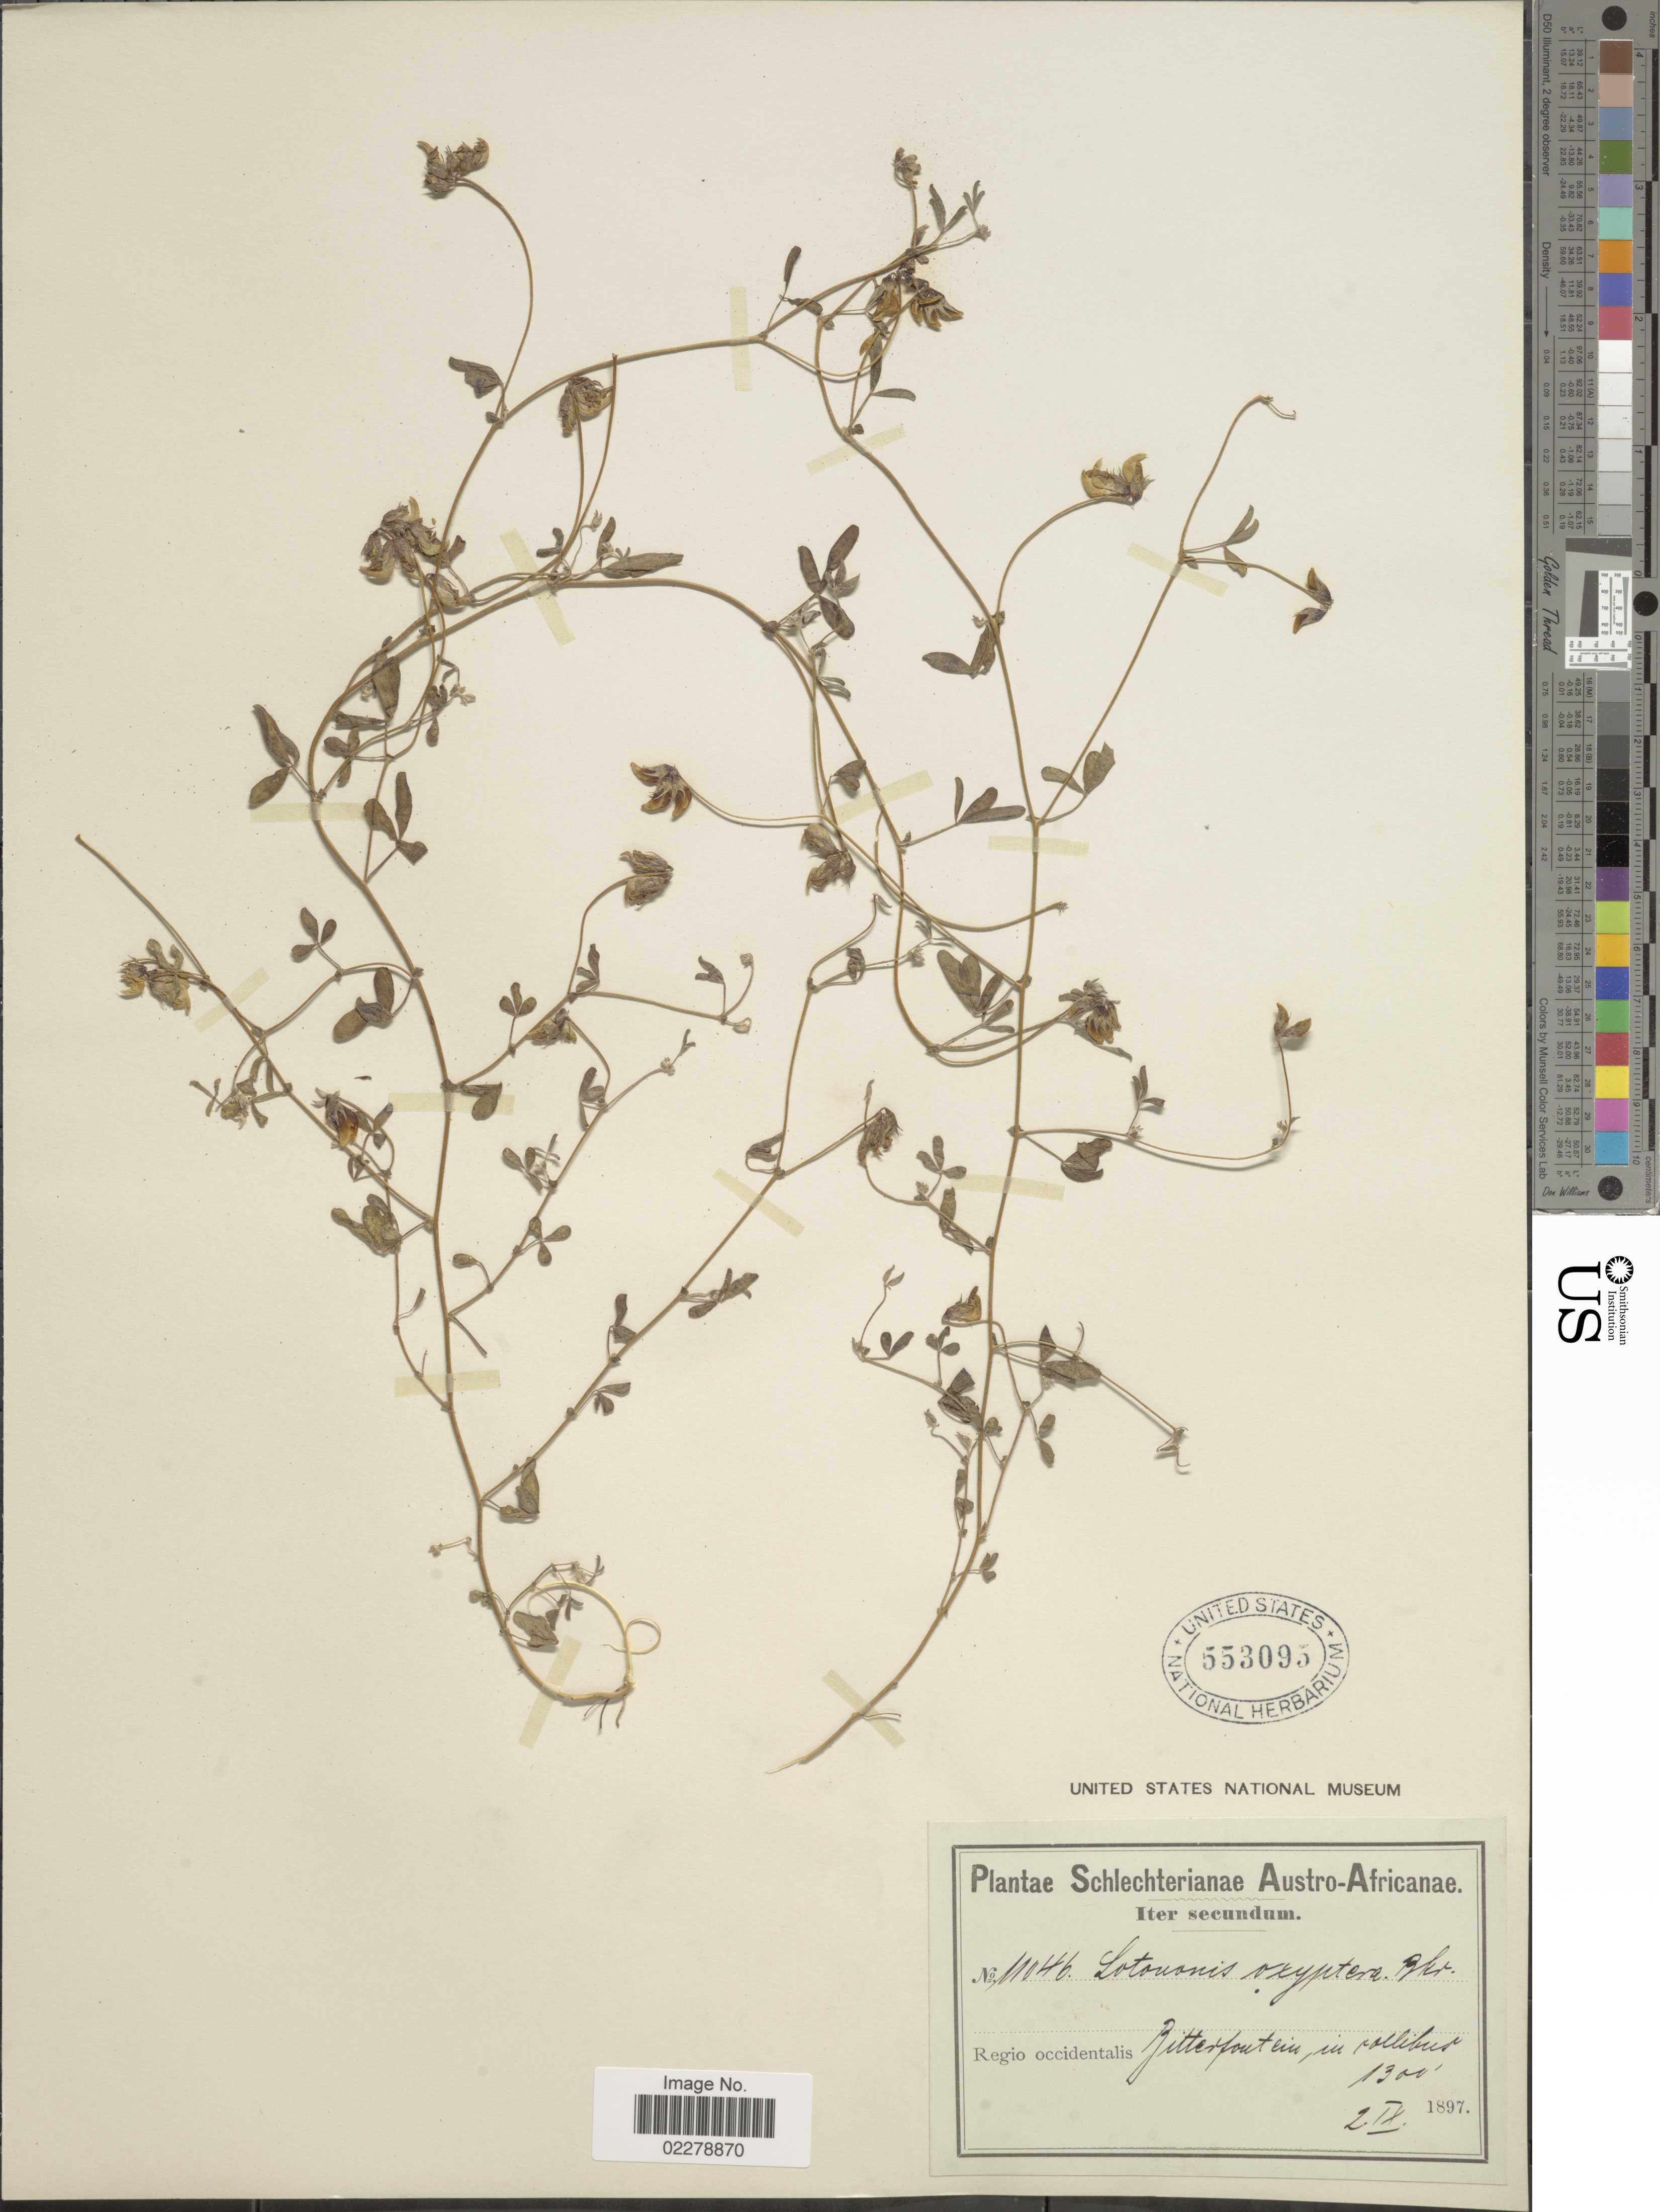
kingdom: Plantae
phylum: Tracheophyta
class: Magnoliopsida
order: Fabales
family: Fabaceae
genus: Lotononis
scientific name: Lotononis oxyptera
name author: (E. Mey.) Benth.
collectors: Schlechter, --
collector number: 11046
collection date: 1897-09-02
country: South Africa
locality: Austro- Africanae. Regio ocidentalis, Bitterfontein, in collibus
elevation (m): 396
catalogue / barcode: US 553095